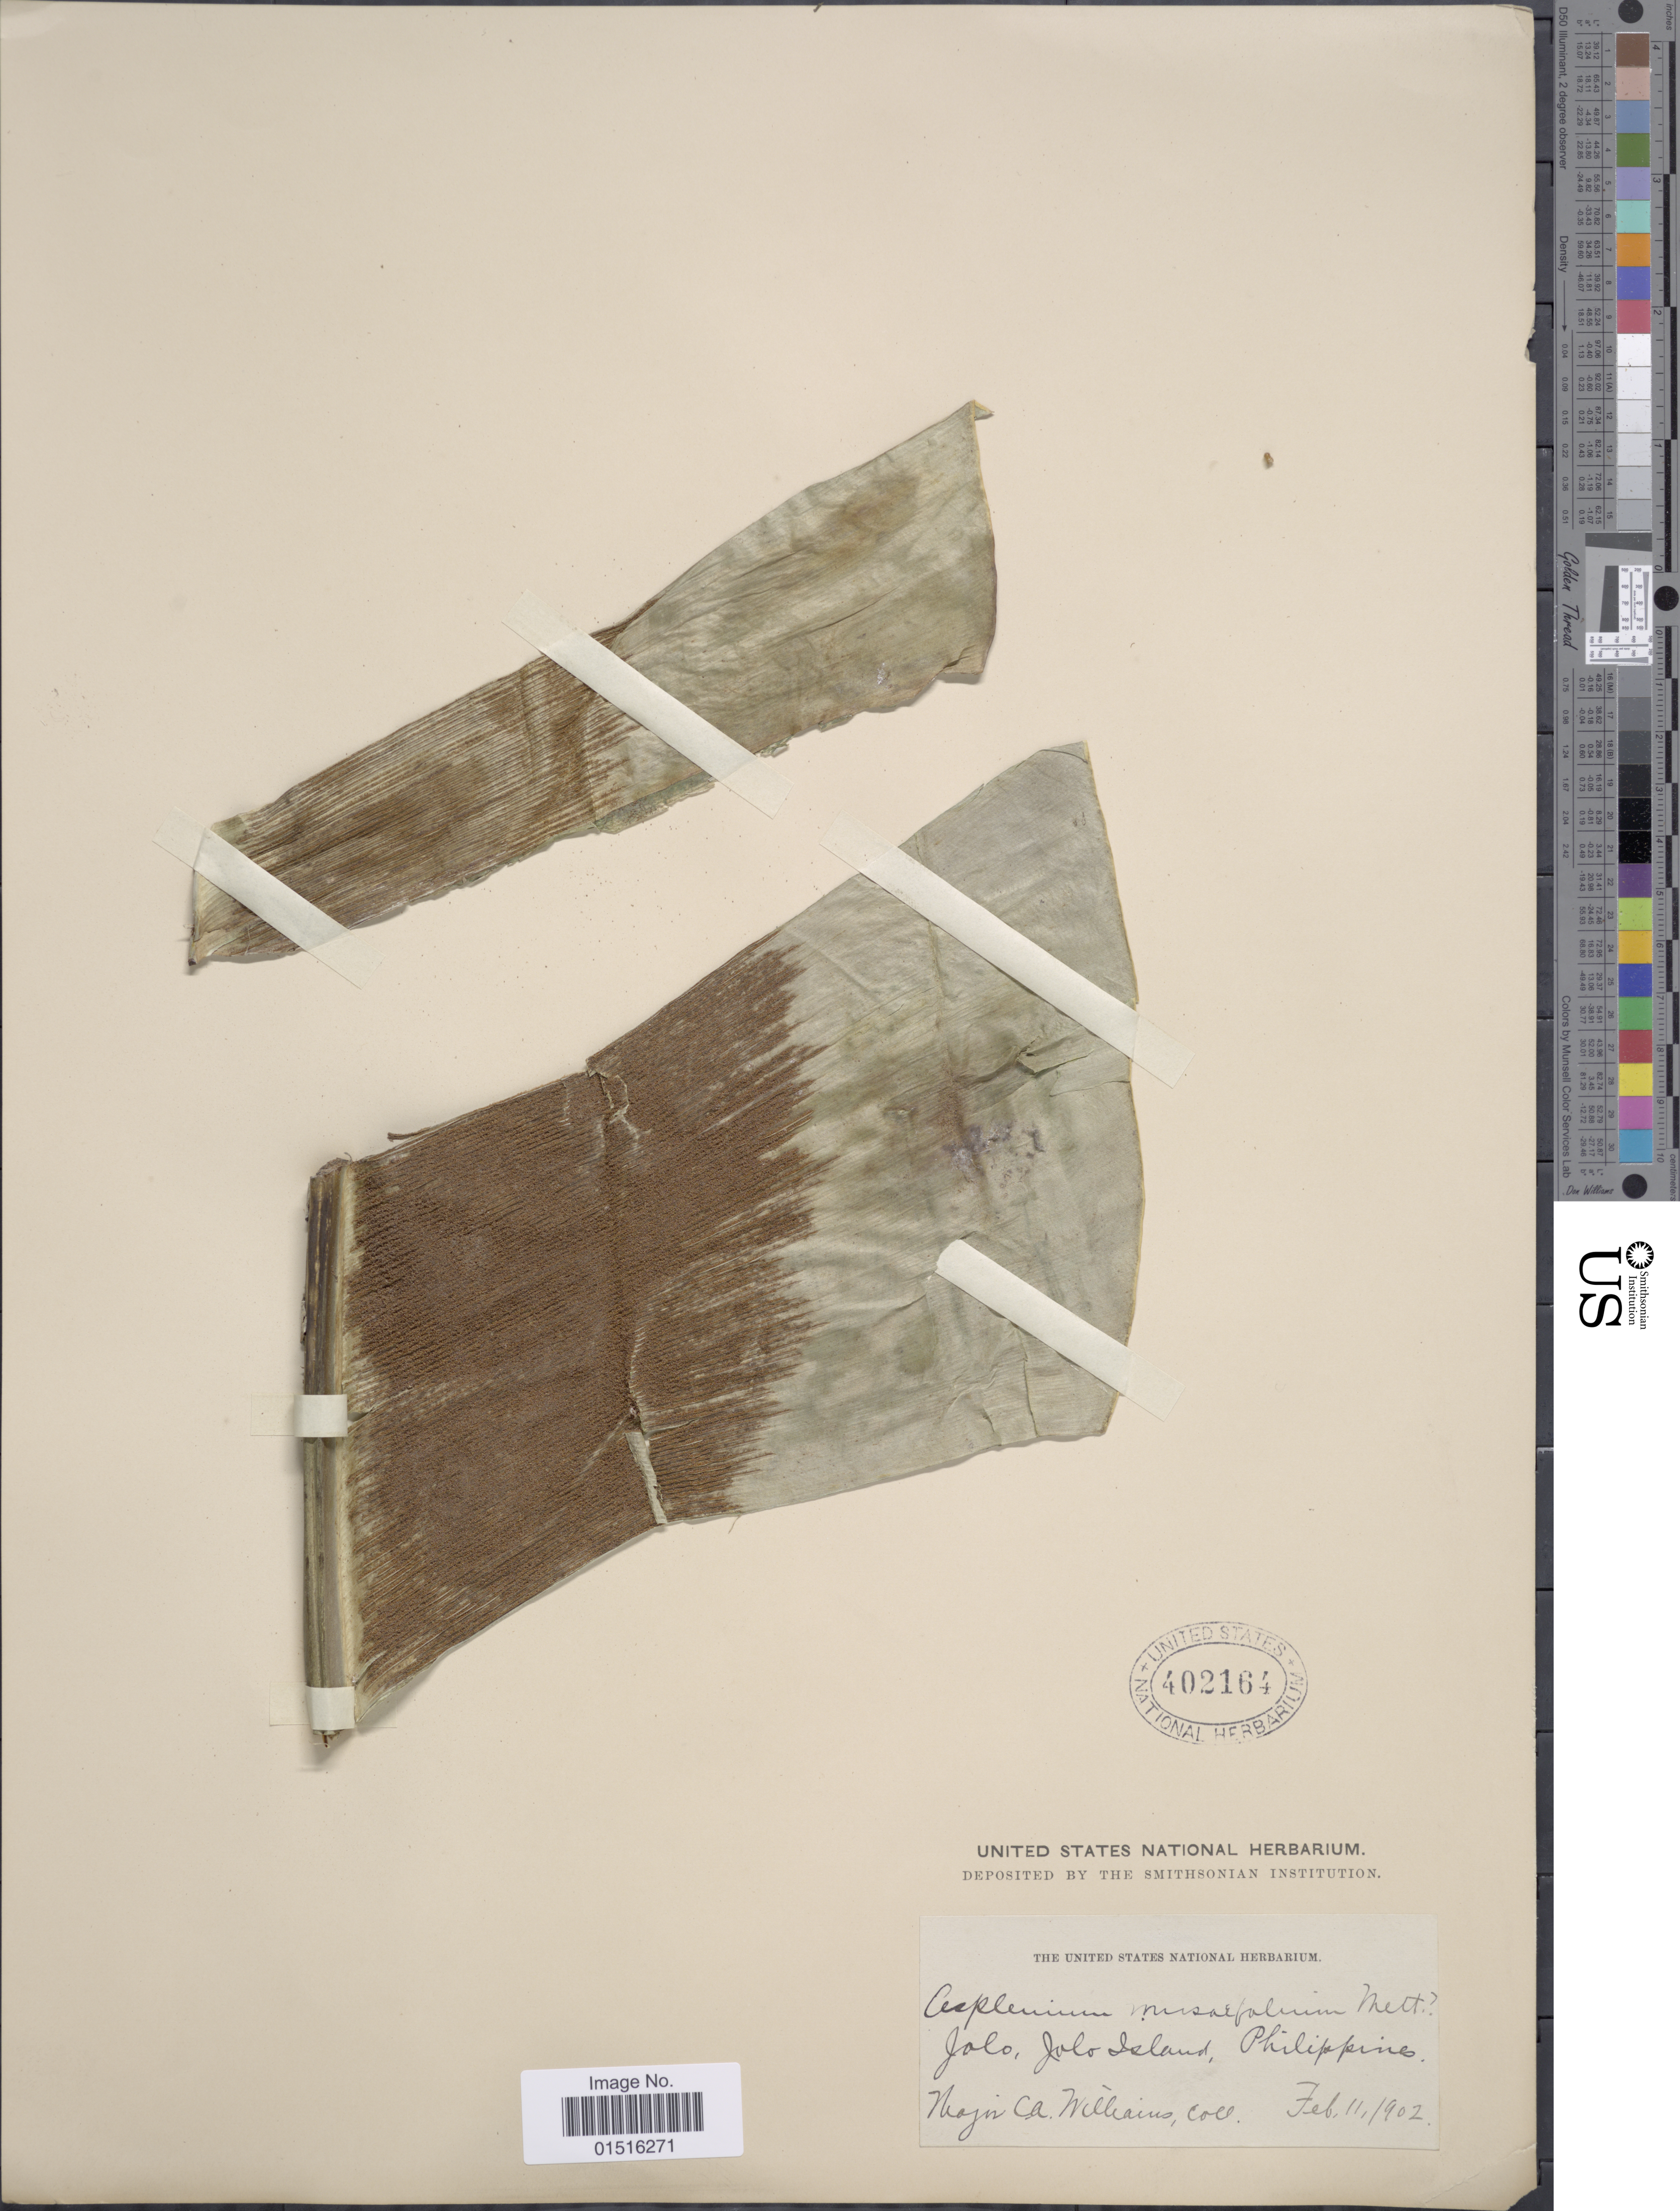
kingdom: Plantae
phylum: Tracheophyta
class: Polypodiopsida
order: Polypodiales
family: Aspleniaceae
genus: Asplenium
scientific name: Asplenium ellipticum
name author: (Fée) Copel.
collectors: M. Williams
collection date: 1902-02-11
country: Philippines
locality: Jolo, Jolo Island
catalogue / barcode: US 402164